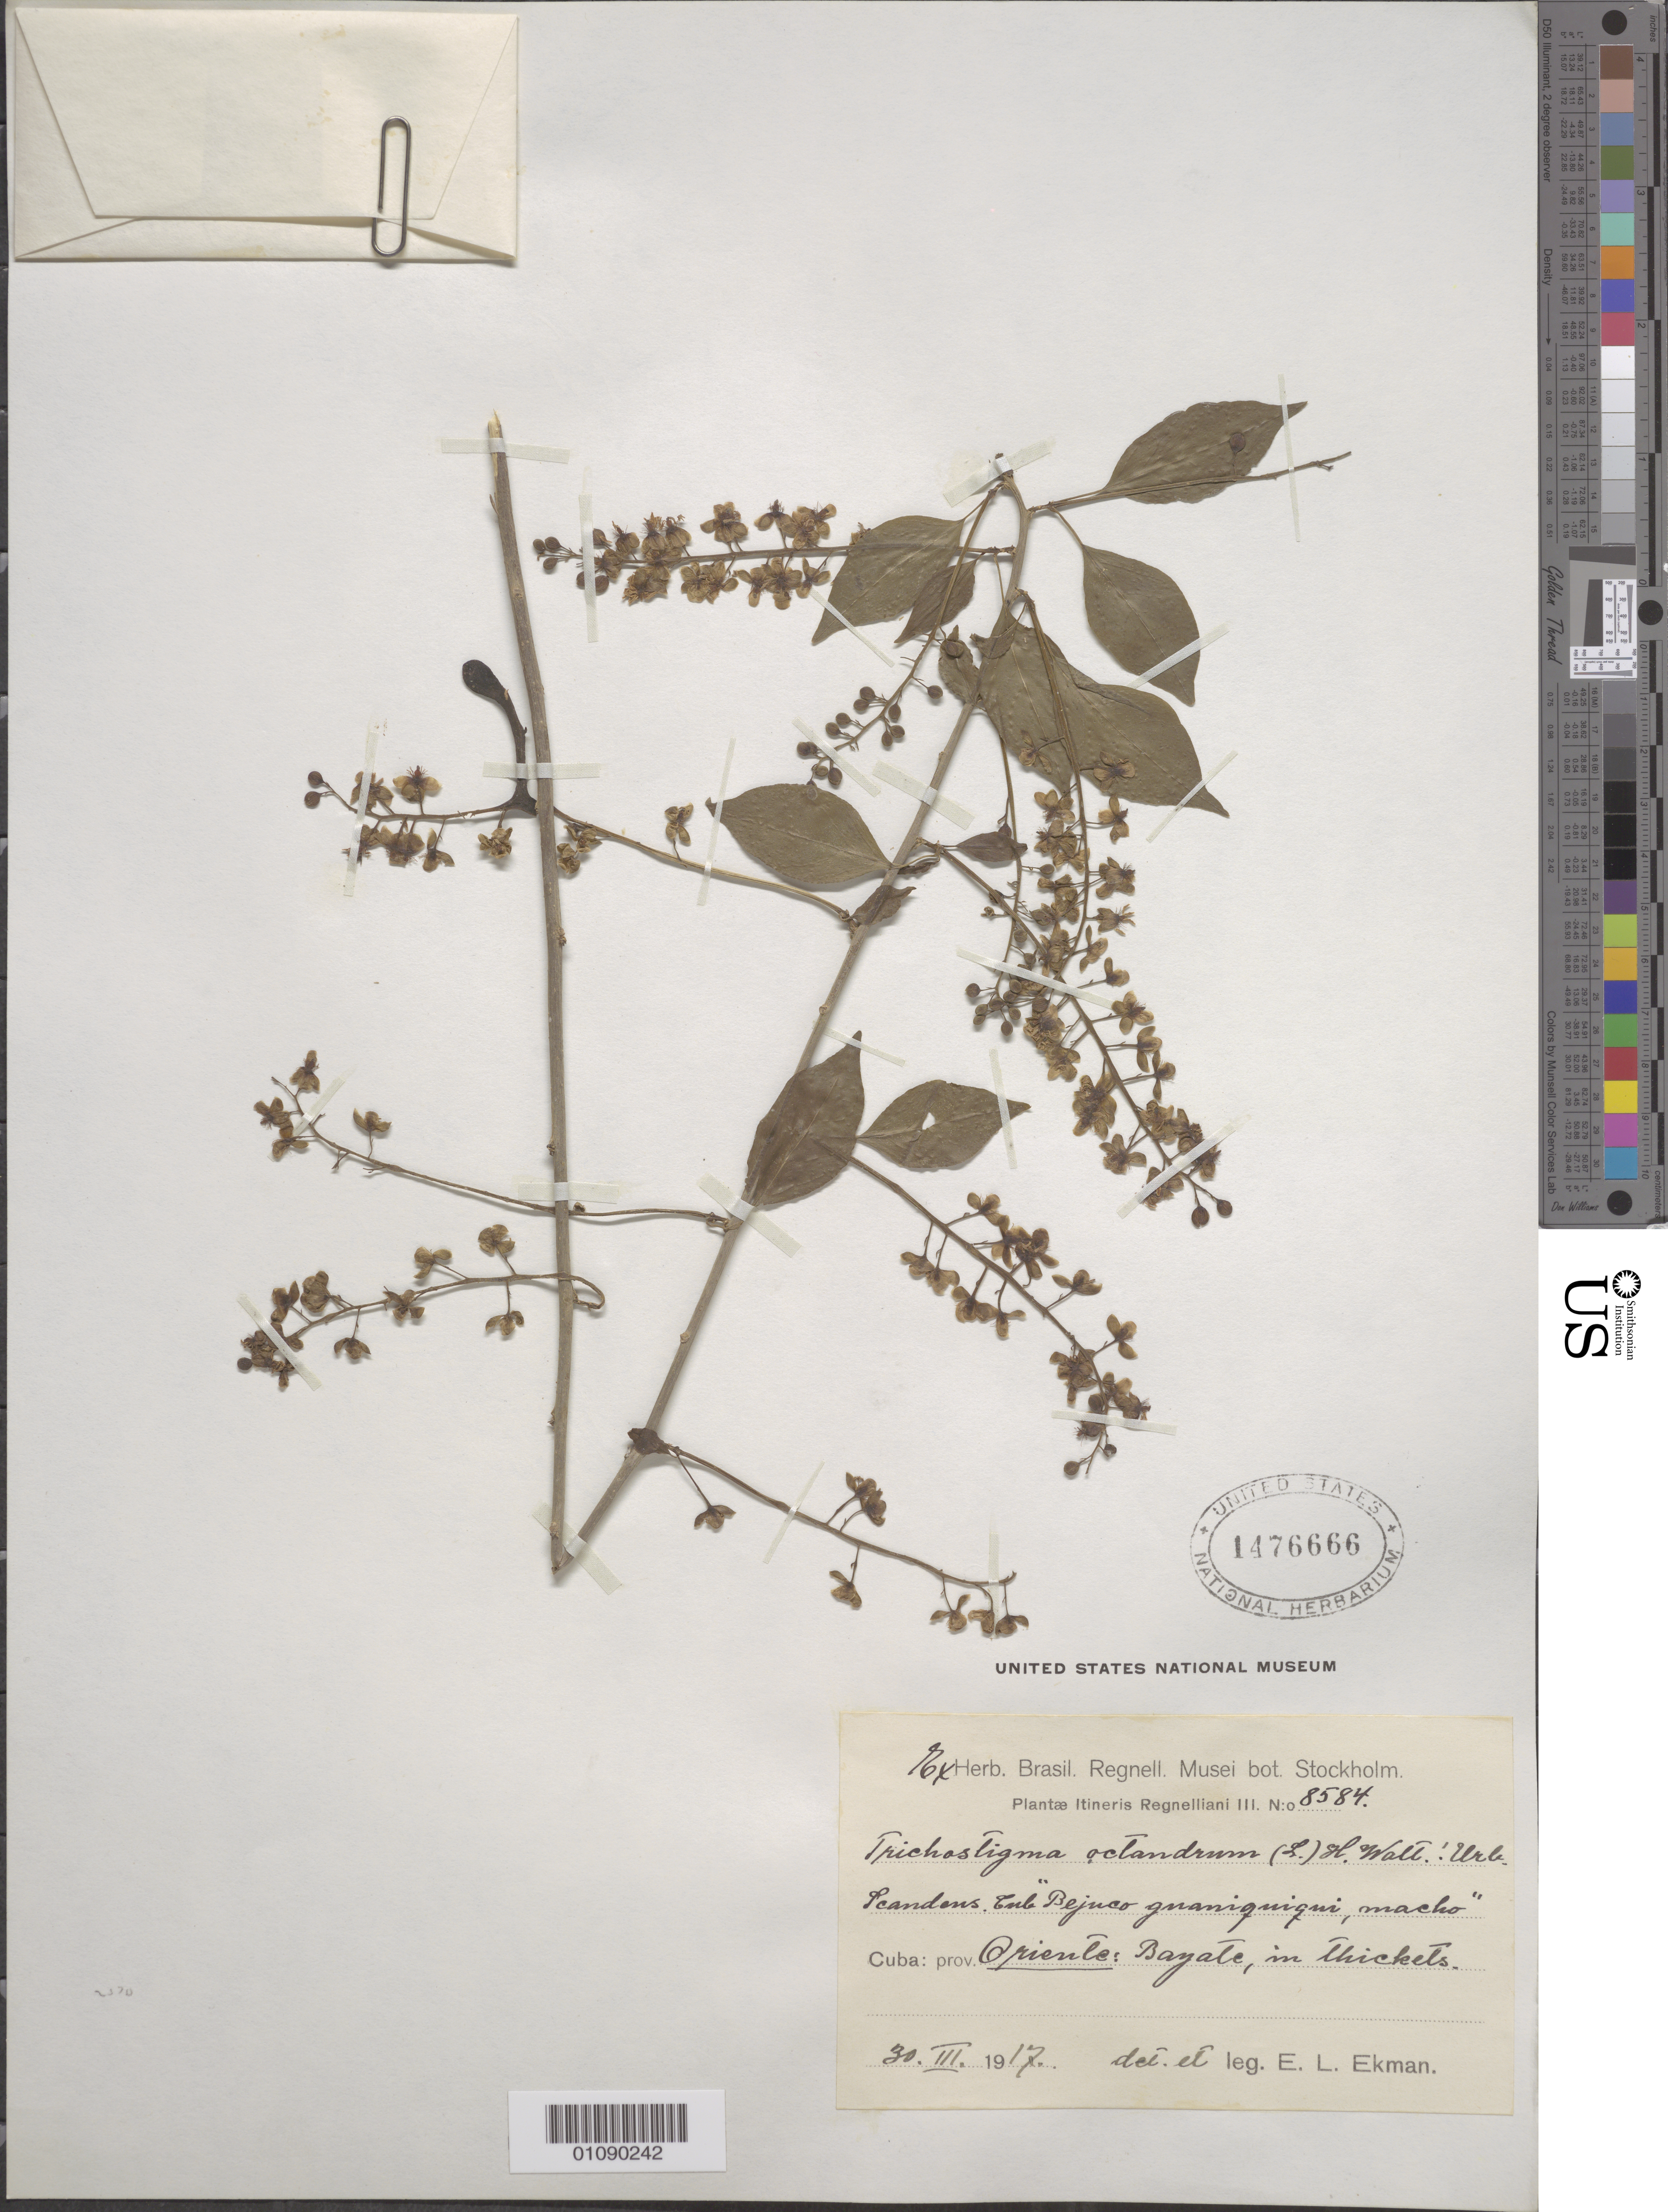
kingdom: Plantae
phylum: Tracheophyta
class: Magnoliopsida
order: Caryophyllales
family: Phytolaccaceae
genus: Trichostigma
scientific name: Trichostigma octandrum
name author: (L.) H. Walter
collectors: E. L. Ekman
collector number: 8584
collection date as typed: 30 Mar 1917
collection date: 1917-03-30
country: Cuba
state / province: Santiago de Cuba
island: Cuba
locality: Oriente: Bayate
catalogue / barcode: US 1476666